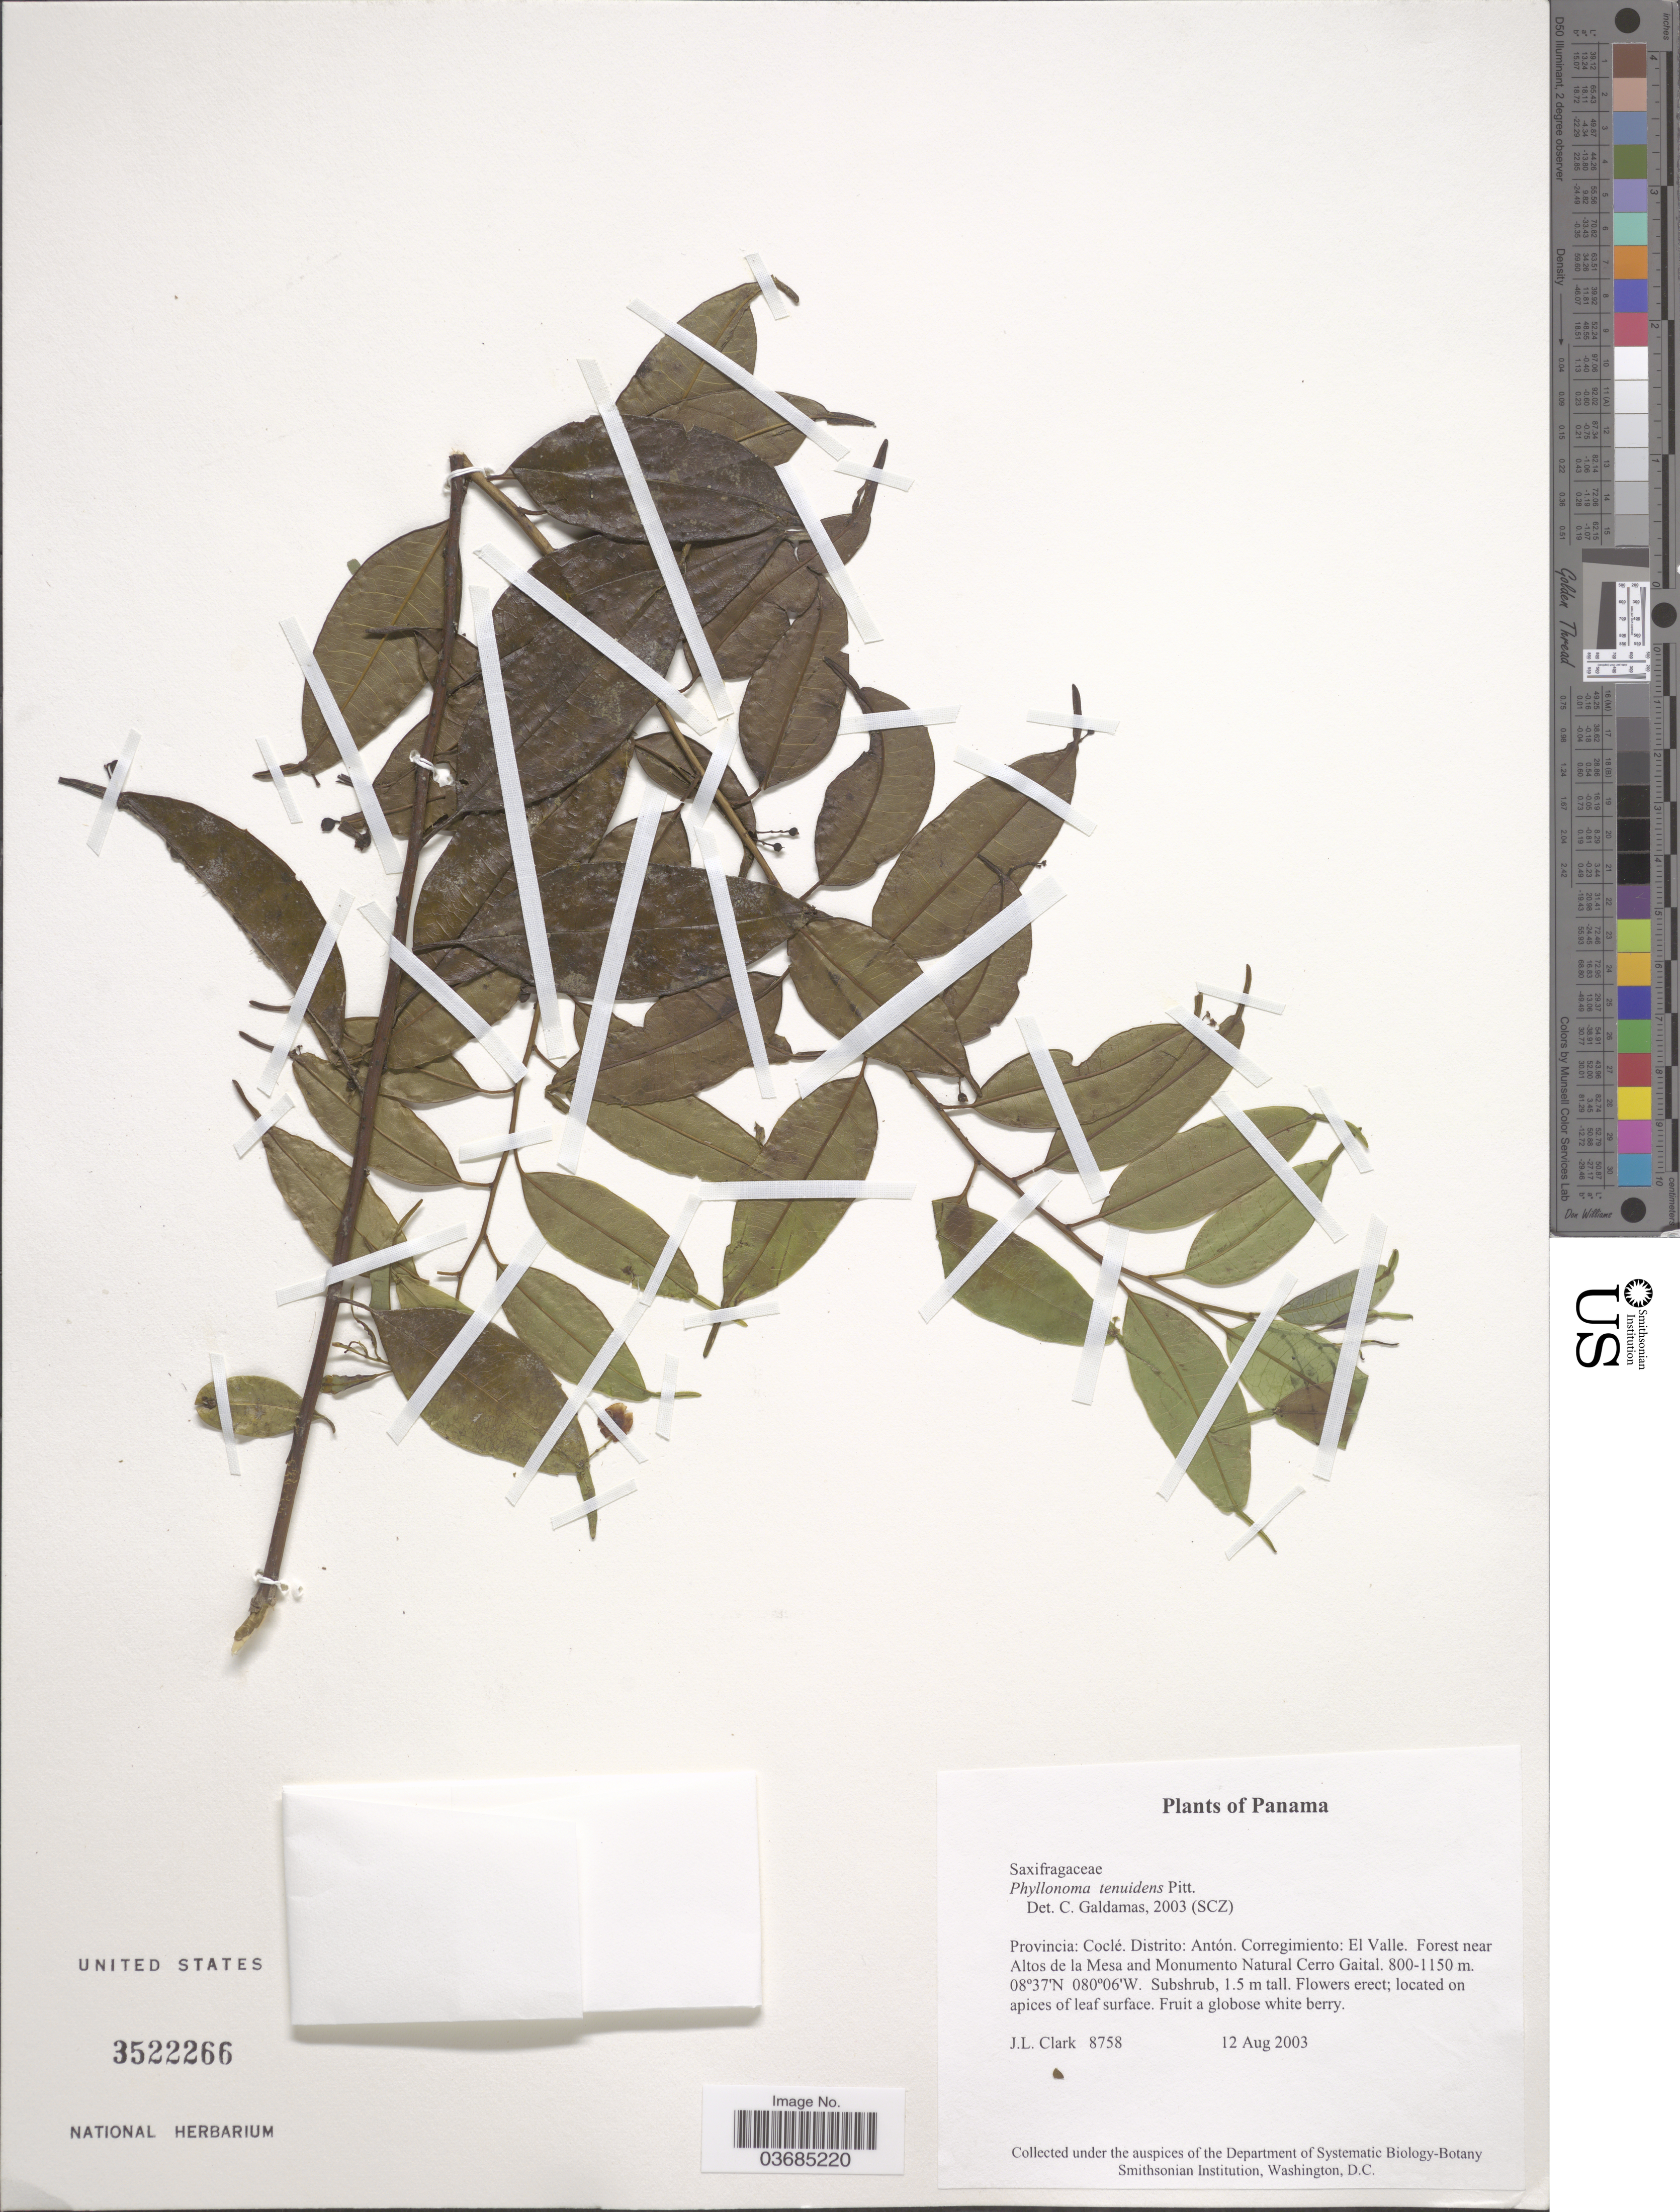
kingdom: Plantae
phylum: Tracheophyta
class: Magnoliopsida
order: Aquifoliales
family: Phyllonomaceae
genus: Phyllonoma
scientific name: Phyllonoma tenuidens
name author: Pittier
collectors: J. L. Clark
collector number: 8758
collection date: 2003-08-12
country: Panama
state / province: Cocle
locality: Distrito: Antón. Corregimiento: El Valle. Forest near Altos de la Mesa and Monumento Natural Cerro Gaital.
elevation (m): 800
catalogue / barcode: US 3522266